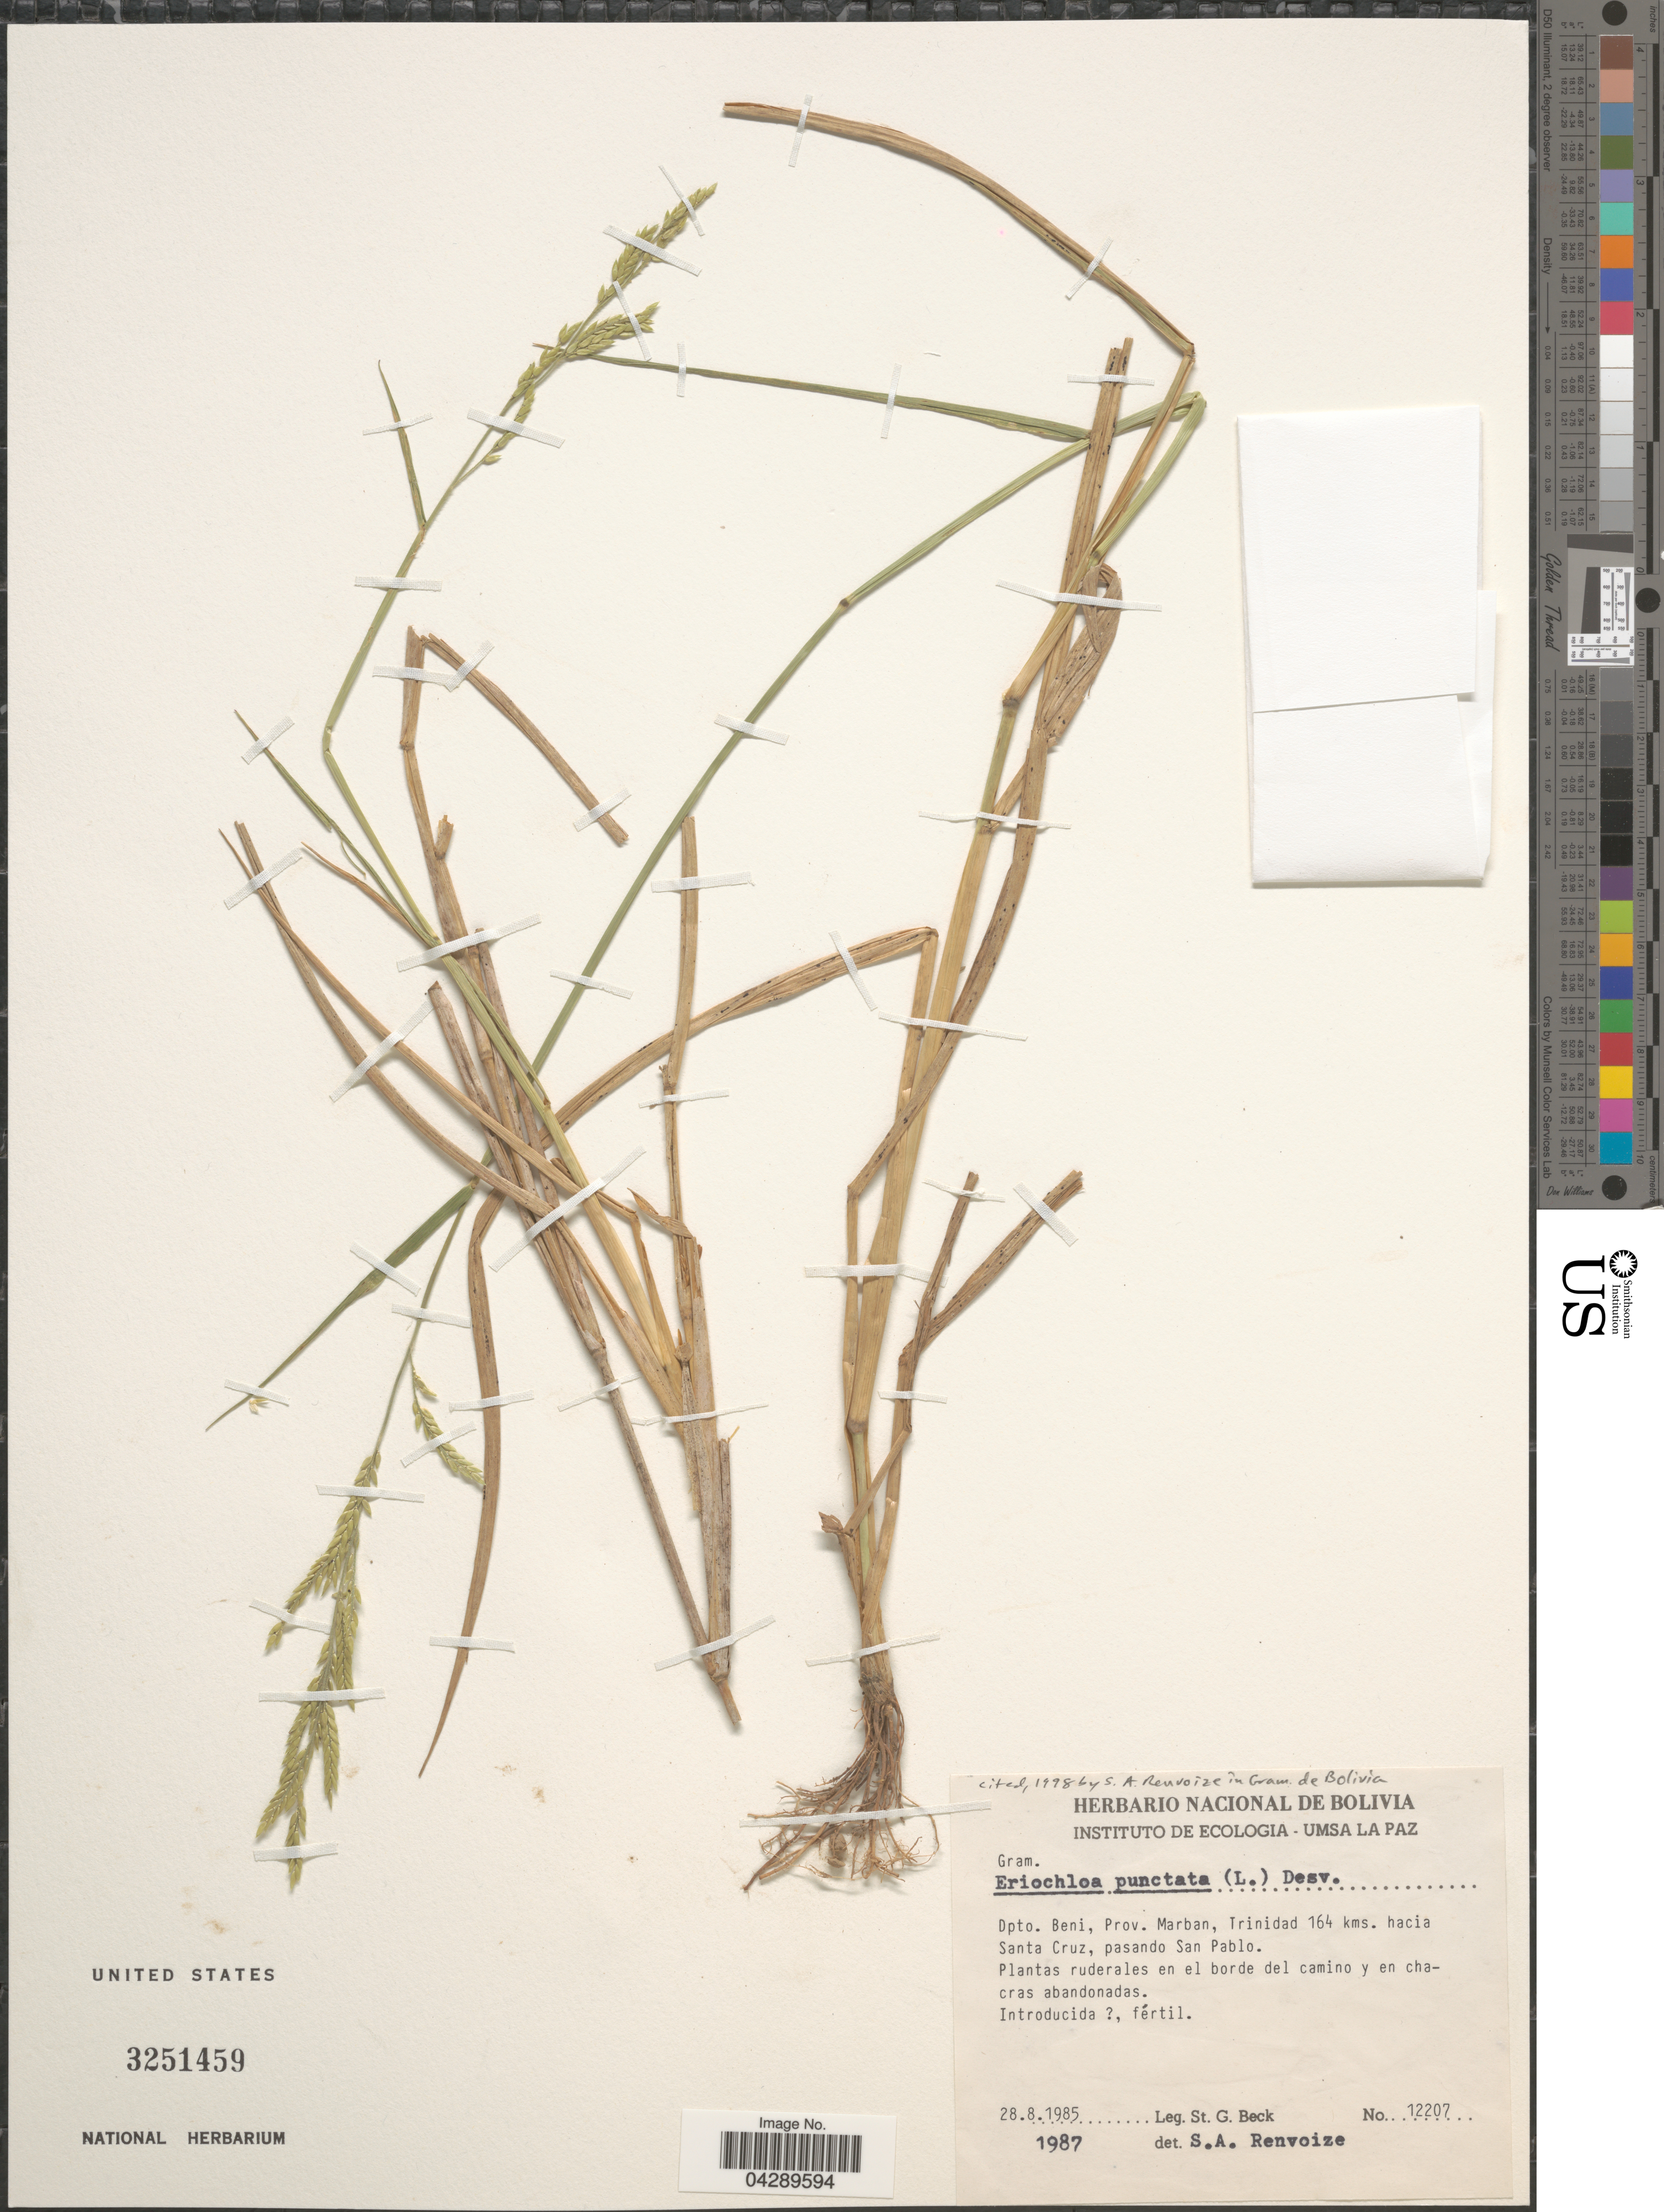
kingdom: Plantae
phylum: Tracheophyta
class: Liliopsida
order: Poales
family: Poaceae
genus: Eriochloa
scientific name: Eriochloa punctata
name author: (L.) Desv. ex Ham.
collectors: S. G. Beck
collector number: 12207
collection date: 1985-08-28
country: Bolivia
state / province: Beni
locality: Dpto. Beni, Prov. Marban, Trinidad 164 kms. hacia Santa Cruz, pasando San Pablo.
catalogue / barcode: US 3251459